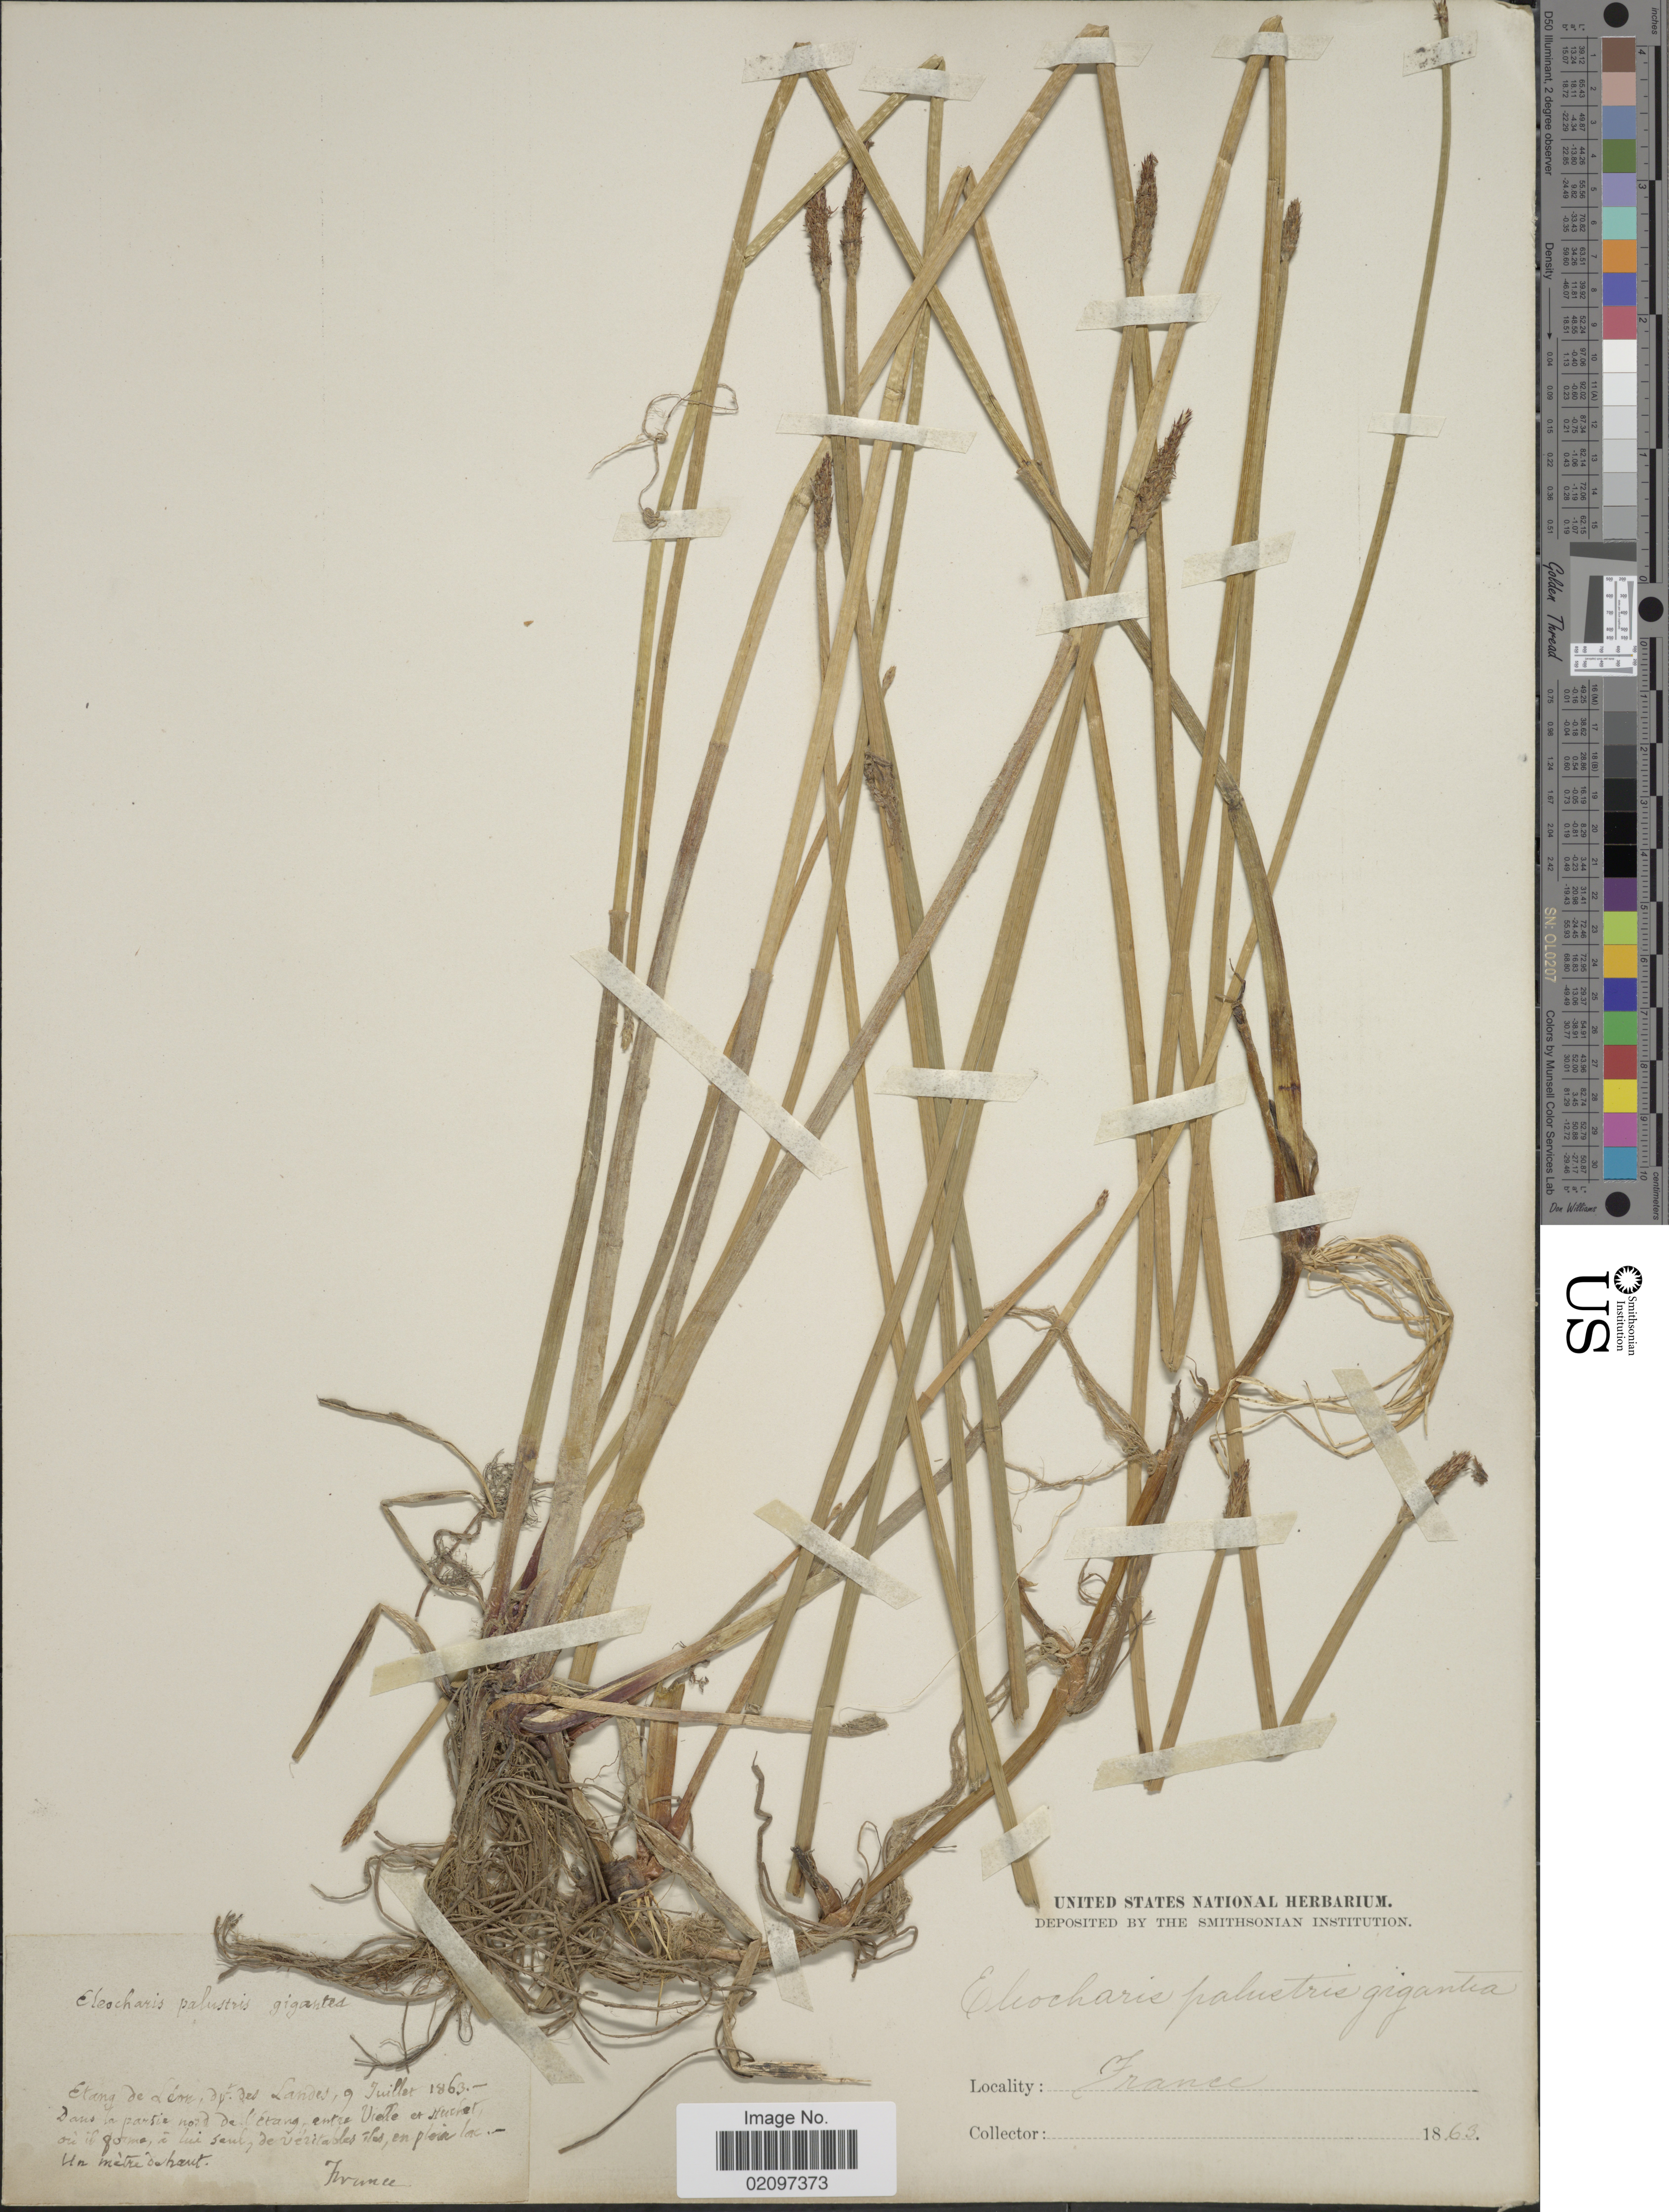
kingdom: Plantae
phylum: Tracheophyta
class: Liliopsida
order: Poales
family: Cyperaceae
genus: Eleocharis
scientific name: Eleocharis palustris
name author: (L.) Roem. & Schult.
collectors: ex herb. United States National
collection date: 1863-07-09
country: France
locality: Etand d Lem, d[illegible text] pres Landes. Dans la parsie nord e l'etang entre Viette er [illegible text] , de verriables , en [illegible text] un metre de traut.[interpreted]